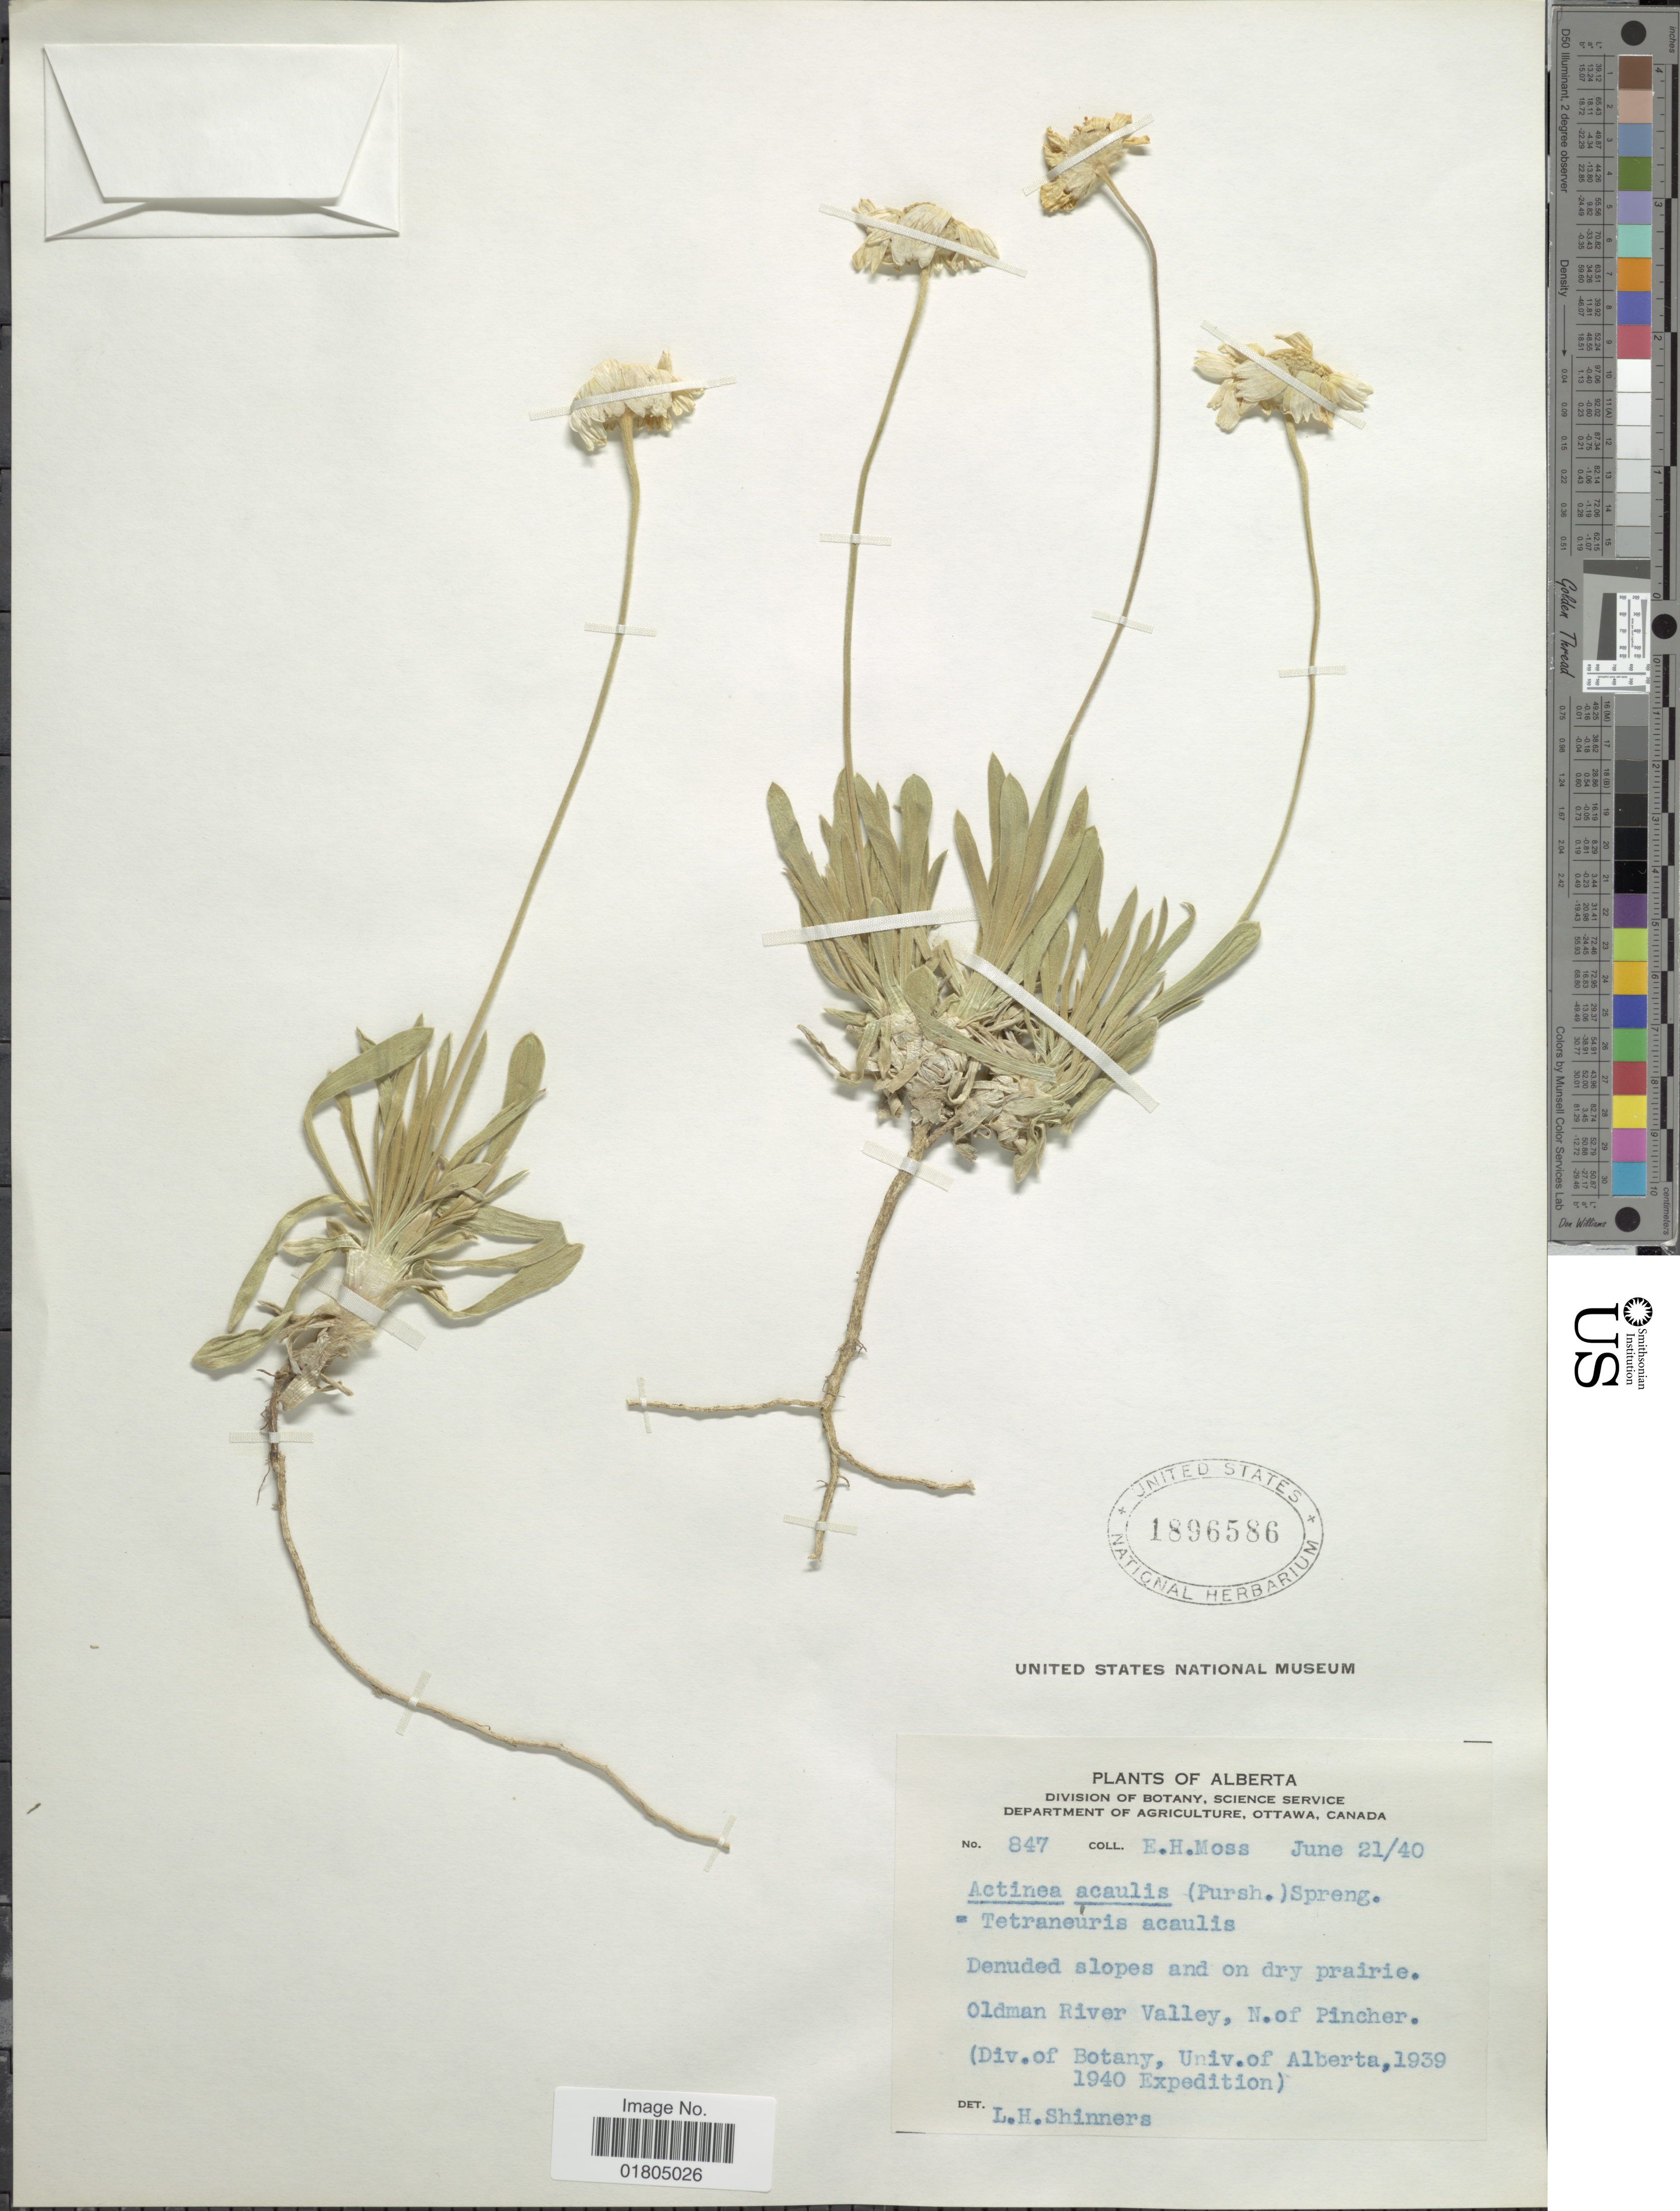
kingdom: Plantae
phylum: Tracheophyta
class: Magnoliopsida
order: Asterales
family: Asteraceae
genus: Actinea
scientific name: Actinea acaulis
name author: (Pursh) Spreng.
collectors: E. Moss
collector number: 847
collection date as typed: Transcribed d/m/y: 21/6/40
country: Canada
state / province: Alberta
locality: Oldman River Valley, N. of Pincher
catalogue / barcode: US 1896586